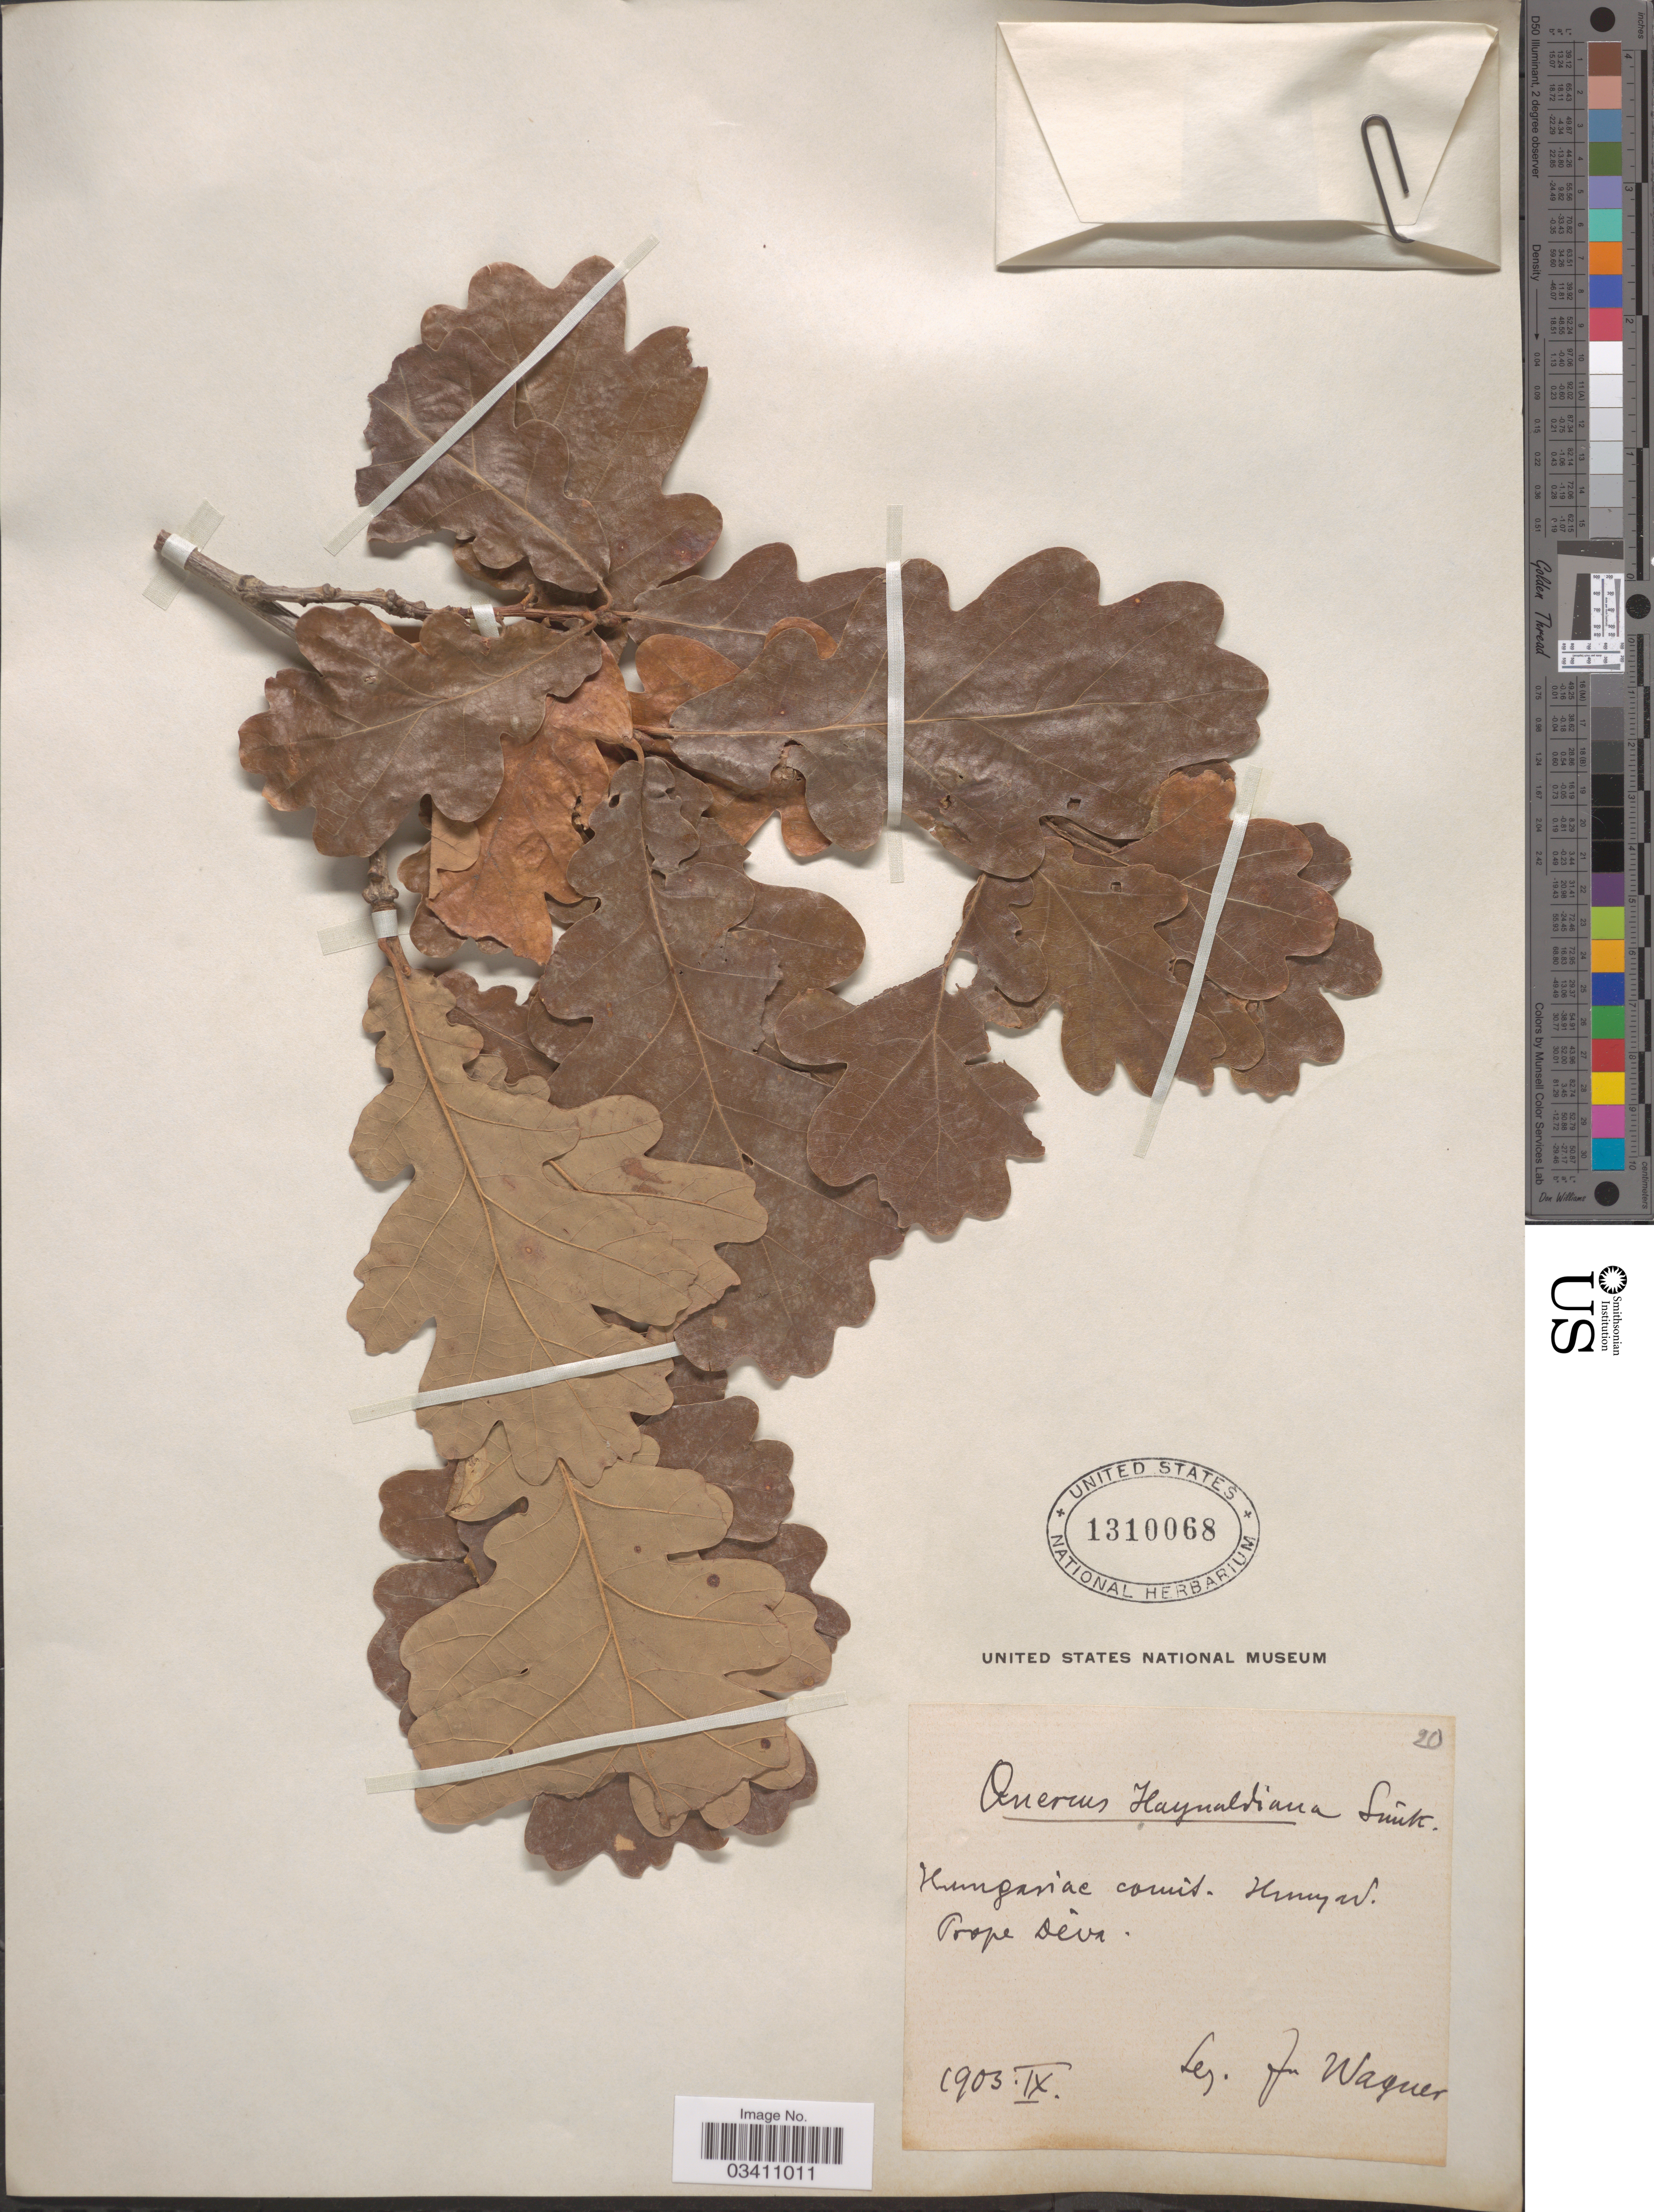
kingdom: Plantae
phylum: Tracheophyta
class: Magnoliopsida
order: Fagales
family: Fagaceae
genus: Quercus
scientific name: Quercus x haynaldiana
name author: Simonk.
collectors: J. Wagner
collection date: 1903-09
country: Hungary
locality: Prope Déva.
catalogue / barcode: US 1310068